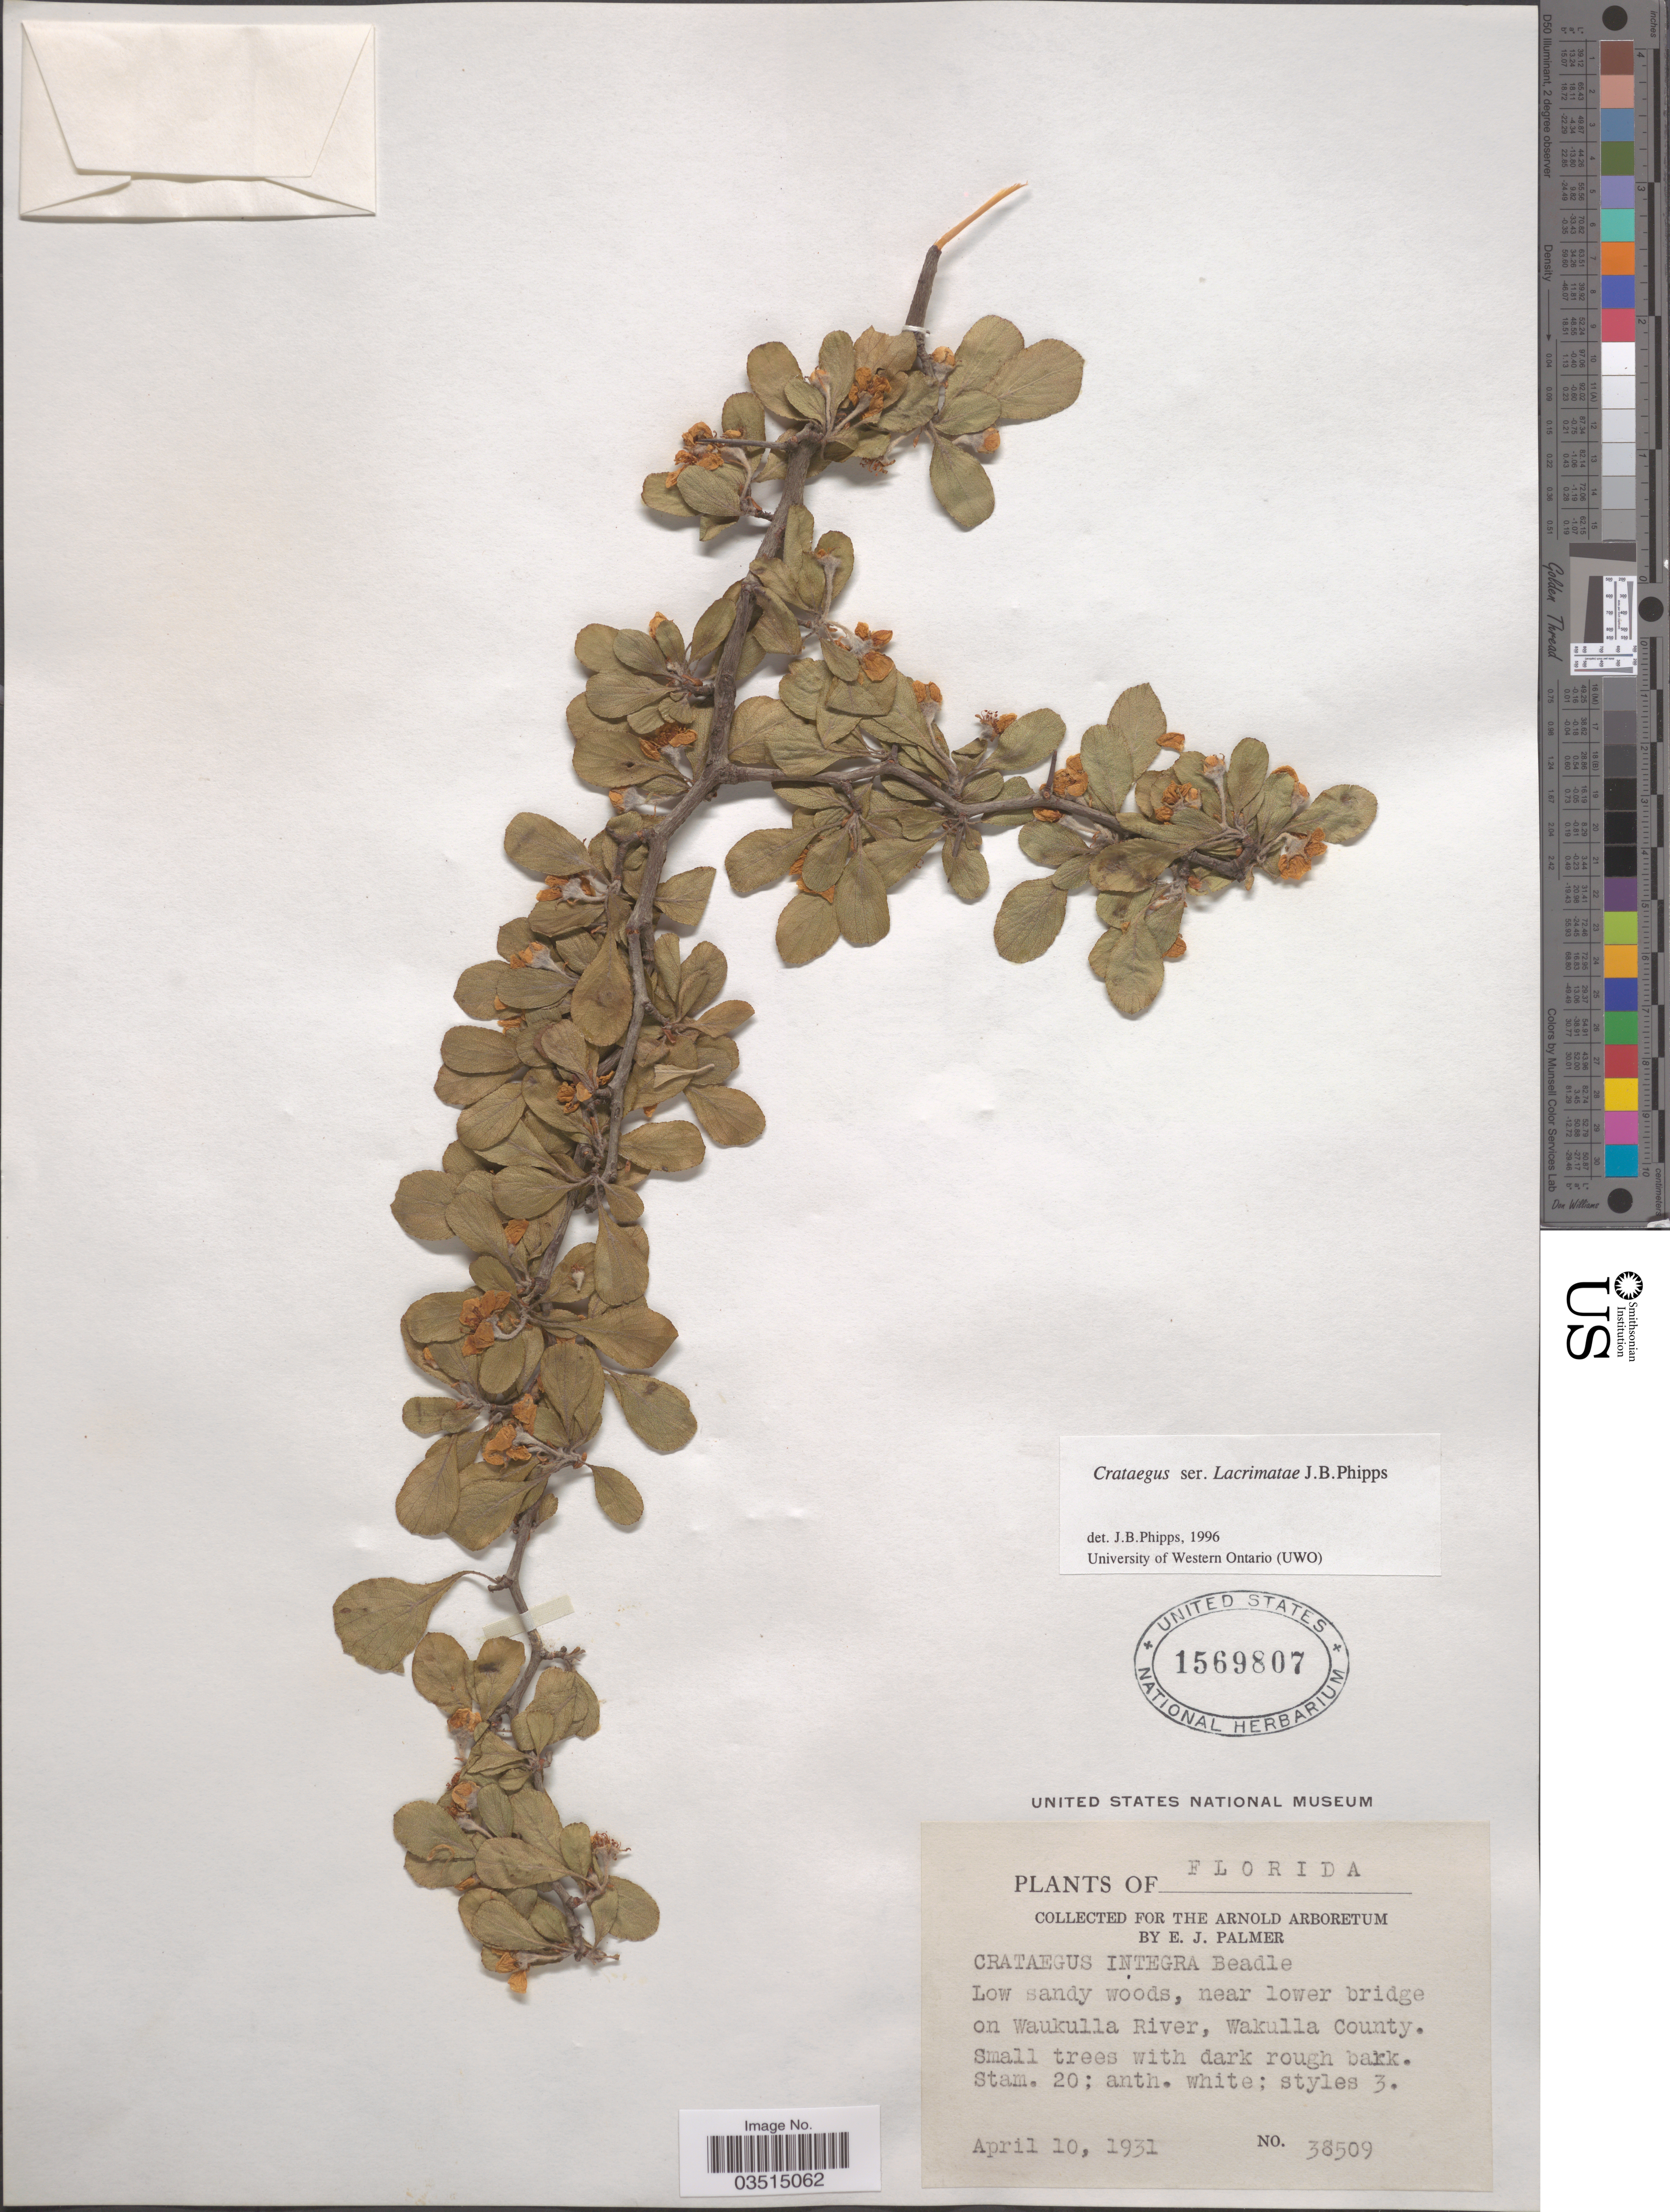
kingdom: Plantae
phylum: Tracheophyta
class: Magnoliopsida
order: Rosales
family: Rosaceae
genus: Crataegus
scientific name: Crataegus integra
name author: (Nash) Beadle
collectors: E. J. Palmer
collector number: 38509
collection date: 1931-04-10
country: United States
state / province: Florida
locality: On Waukulla River, Wakulla County.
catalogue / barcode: US 1569807